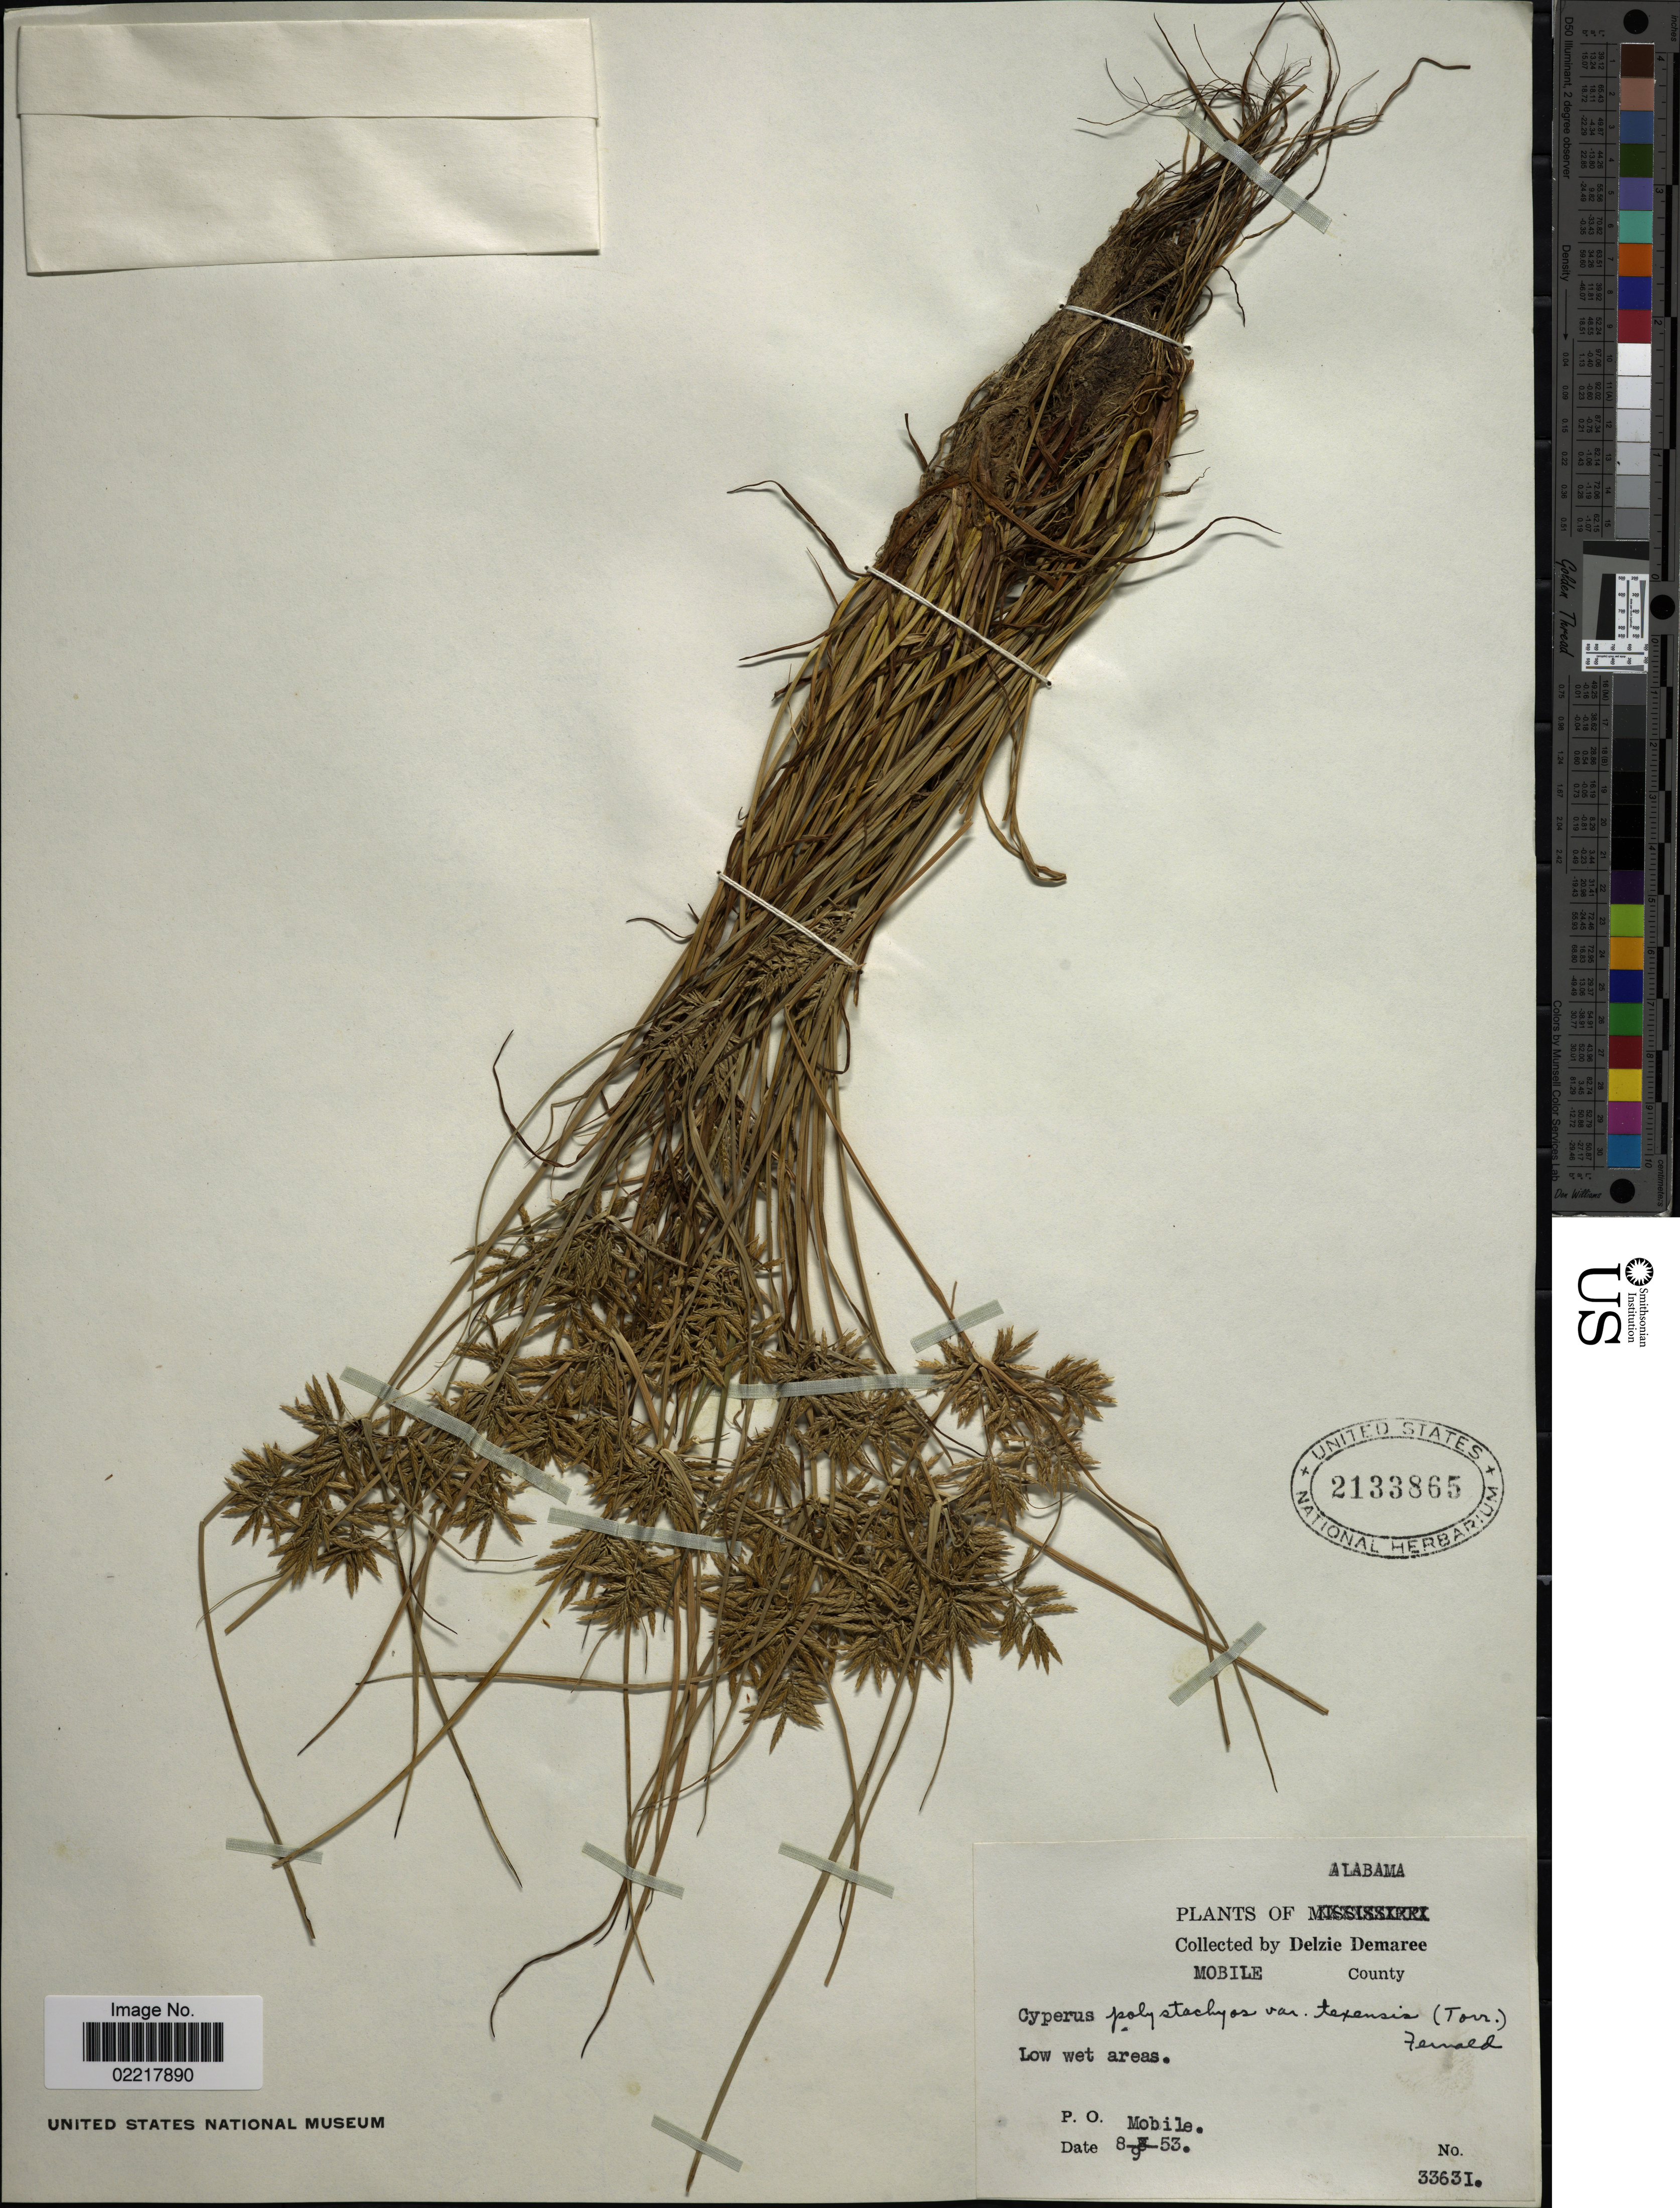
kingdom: Plantae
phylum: Tracheophyta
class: Liliopsida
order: Poales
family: Cyperaceae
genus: Cyperus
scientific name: Cyperus polystachyos var. texensis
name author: (Torr.) Fernald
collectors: D. Demaree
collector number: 33631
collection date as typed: Transcribed d/m/y: 9/8/53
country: United States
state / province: Alabama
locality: Mobile County, Low wet areas, P.O. Mobile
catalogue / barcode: US 2133865